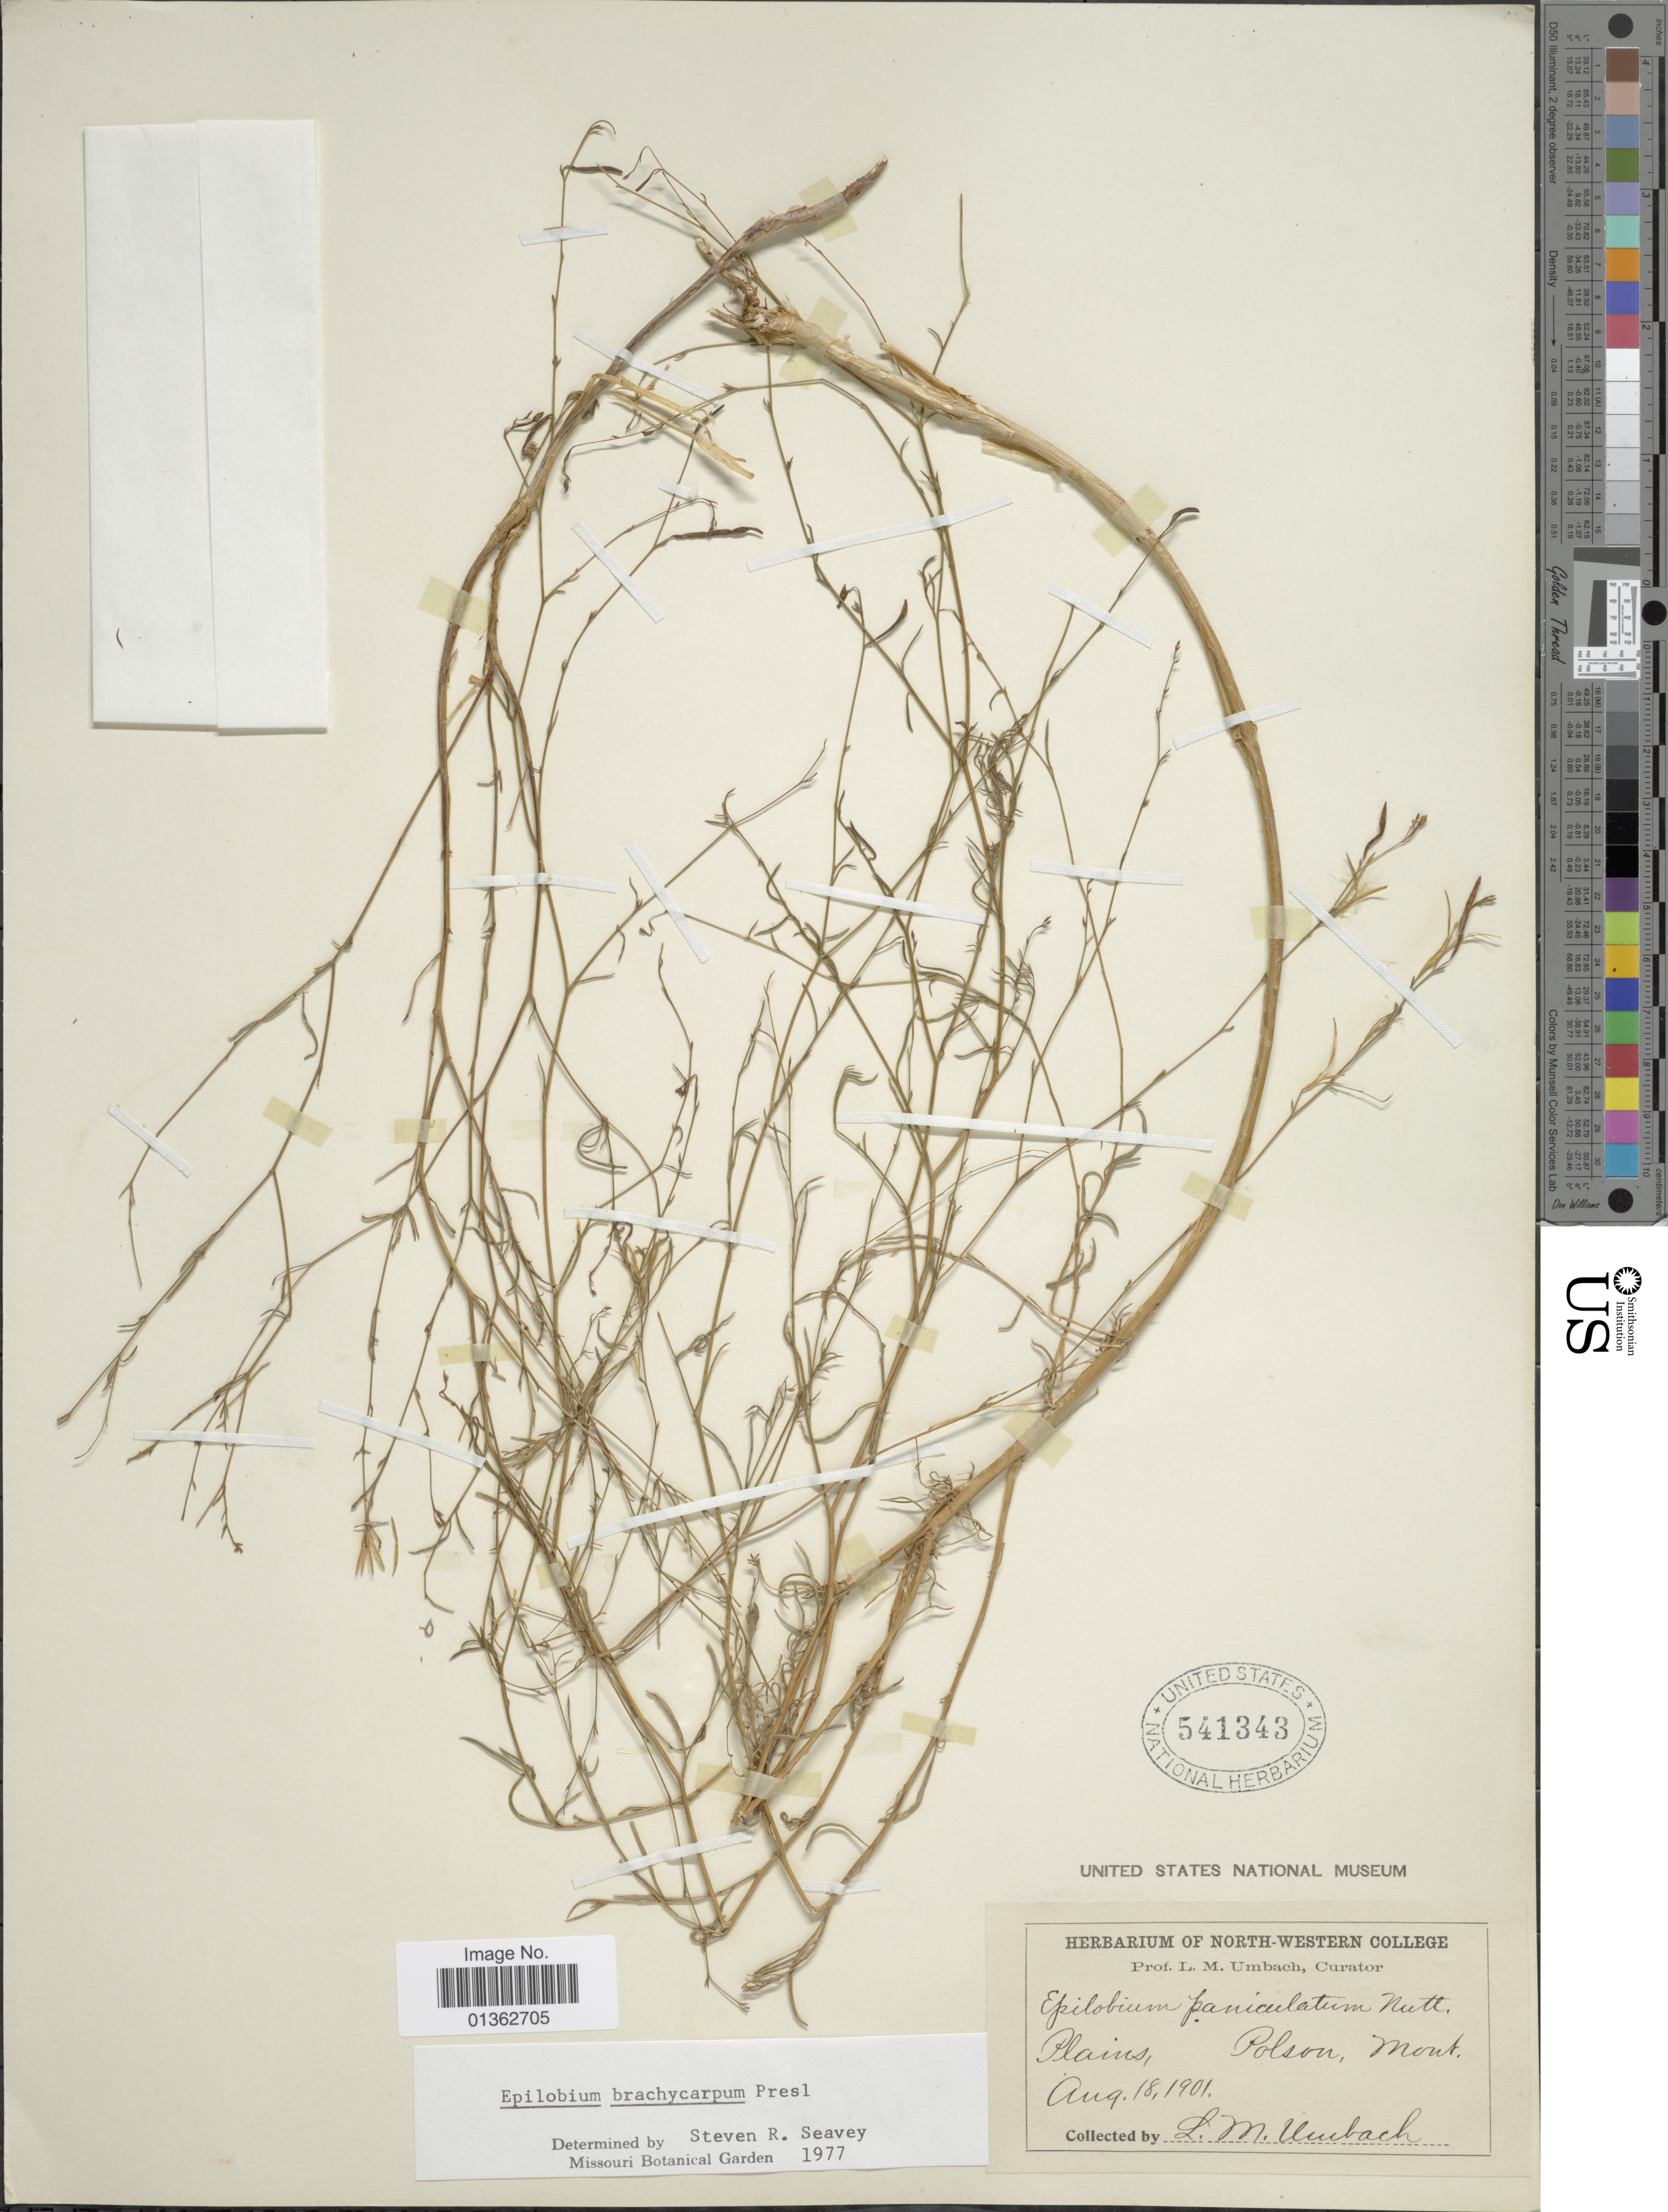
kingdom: Plantae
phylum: Tracheophyta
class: Magnoliopsida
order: Myrtales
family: Onagraceae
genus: Epilobium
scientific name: Epilobium brachycarpum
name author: C. Presl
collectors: L. M. Umbach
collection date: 1901-08-18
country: United States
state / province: Montana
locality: Plains, Polson.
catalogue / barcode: US 541343